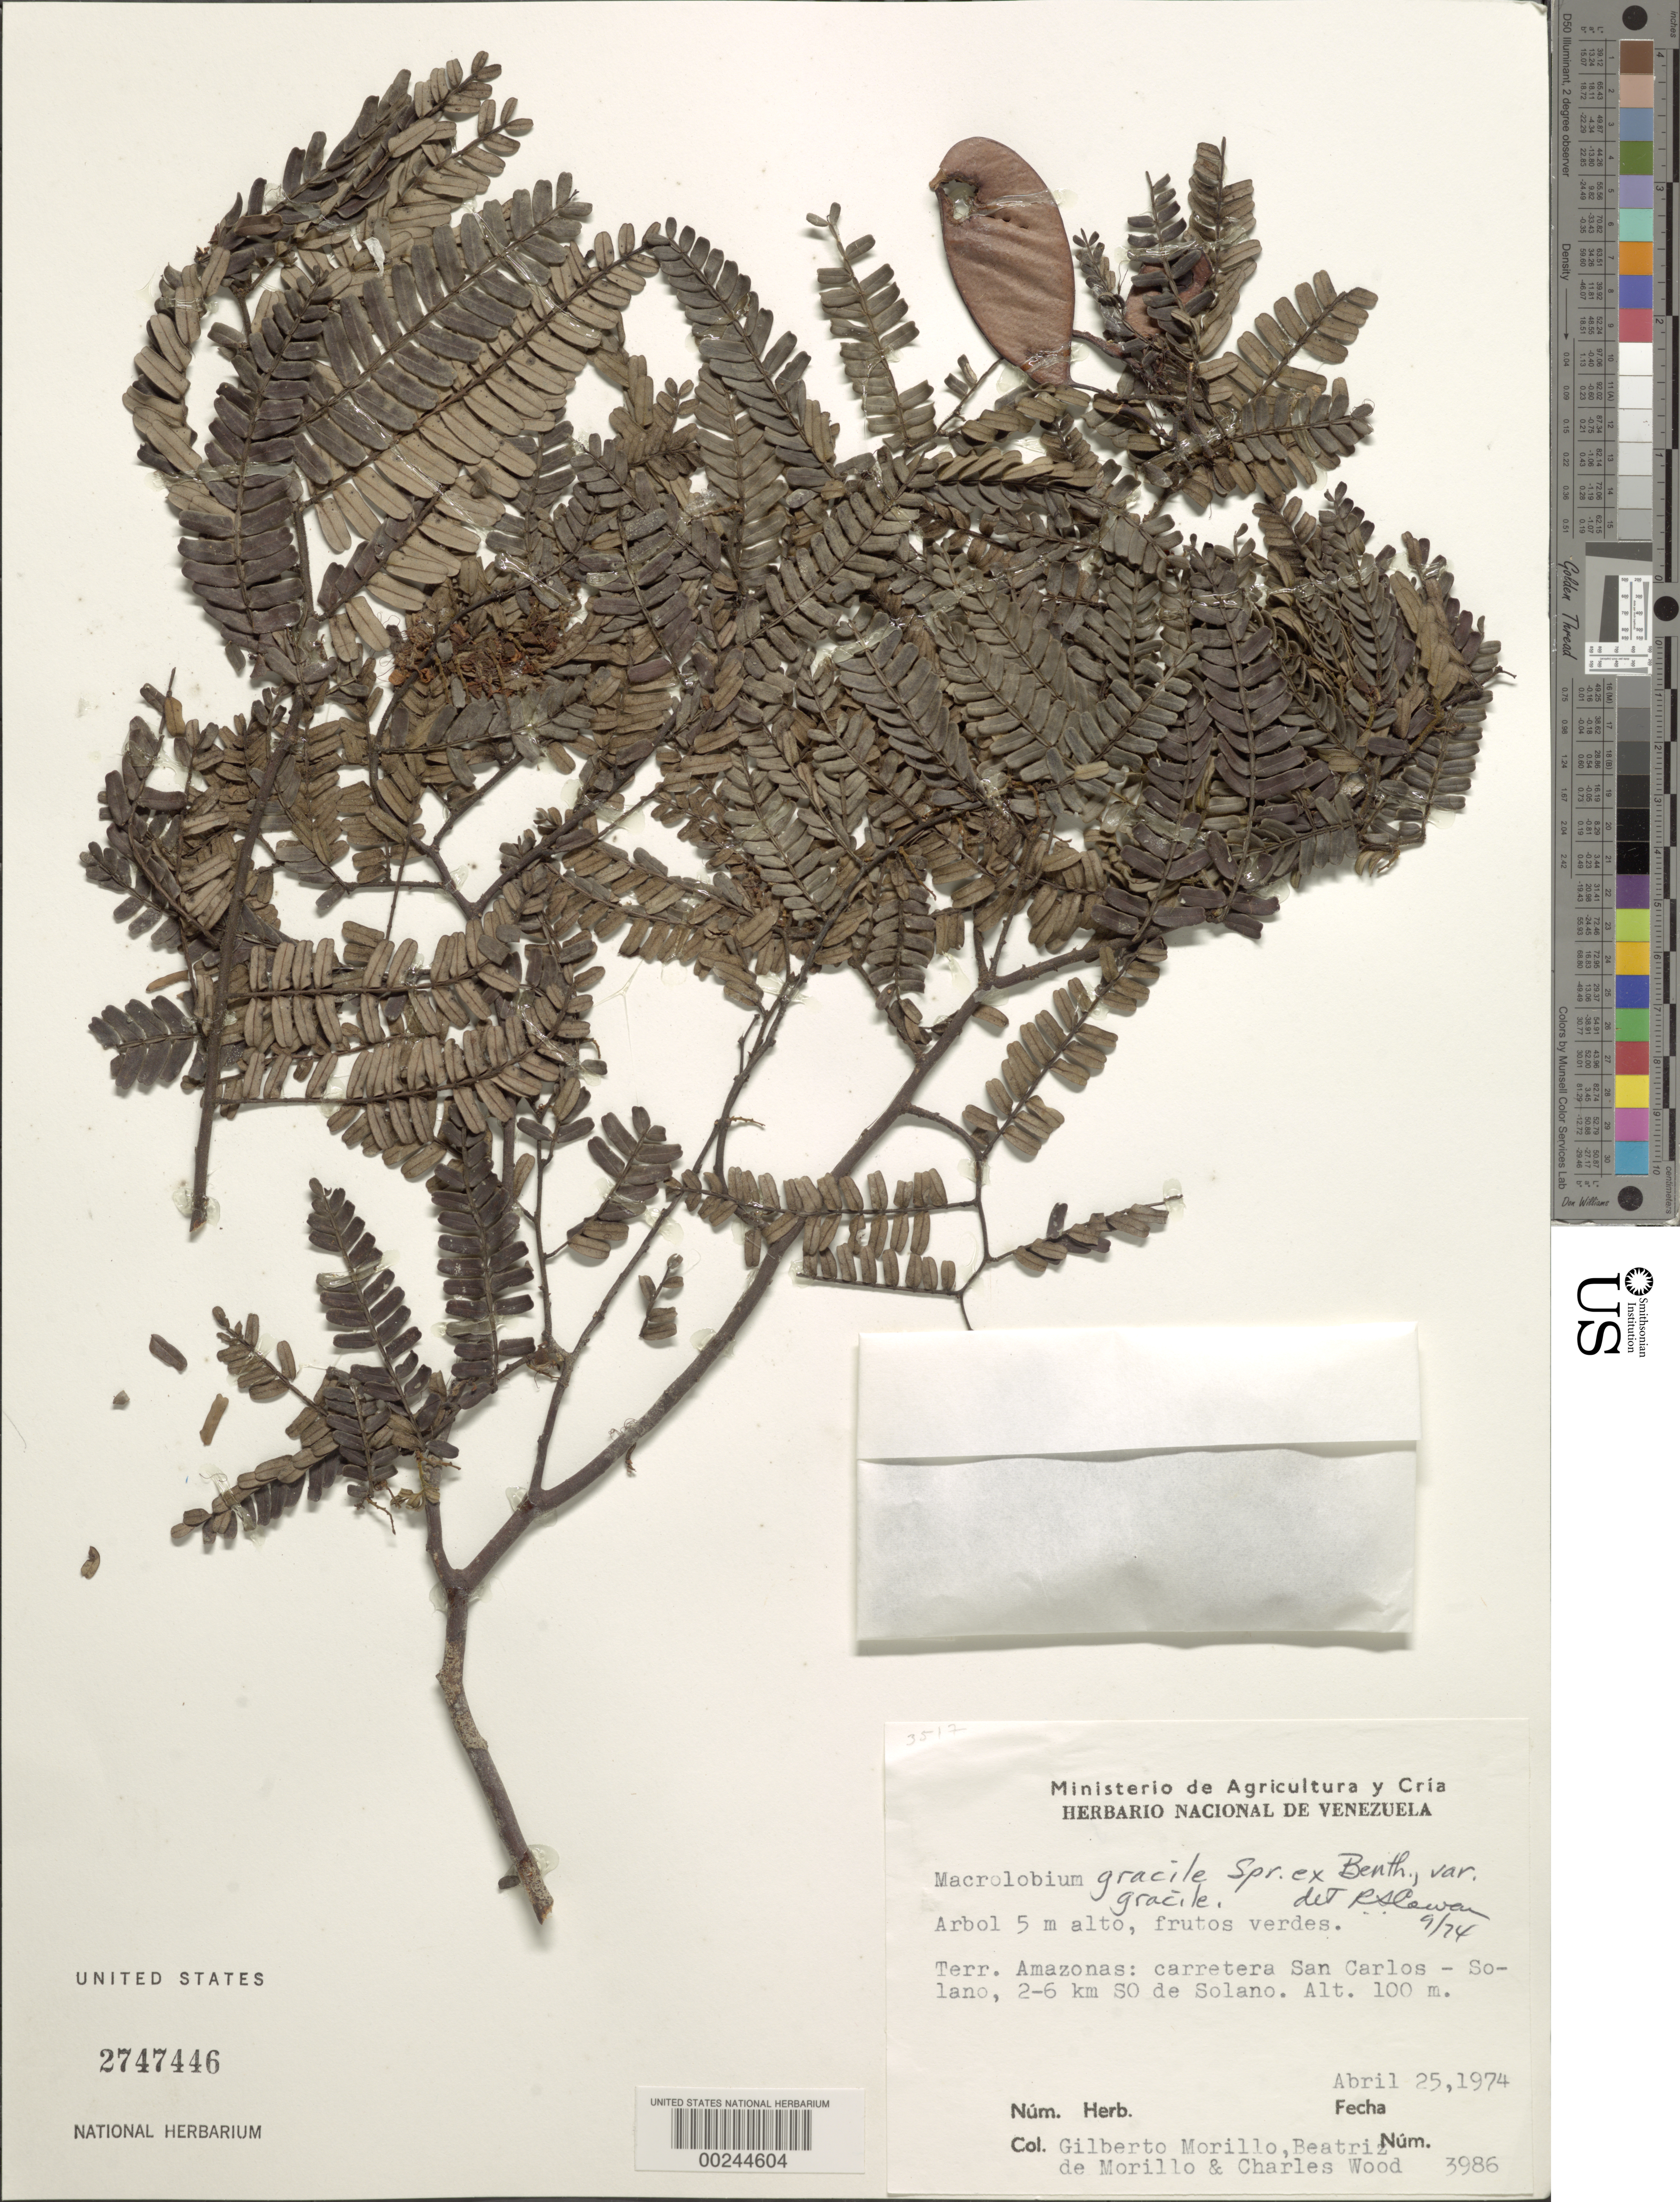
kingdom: Plantae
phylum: Tracheophyta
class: Magnoliopsida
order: Fabales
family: Fabaceae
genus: Macrolobium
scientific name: Macrolobium gracile var. gracile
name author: Spruce ex Benth.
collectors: G. N. Morillo, B. De Marillo & C. Wood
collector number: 3986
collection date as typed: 25 Apr 1974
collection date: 1974-04-25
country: Venezuela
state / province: Amazonas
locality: Highway san carlos-solano, 2-6 km s of solano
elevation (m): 300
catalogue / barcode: US 2747446